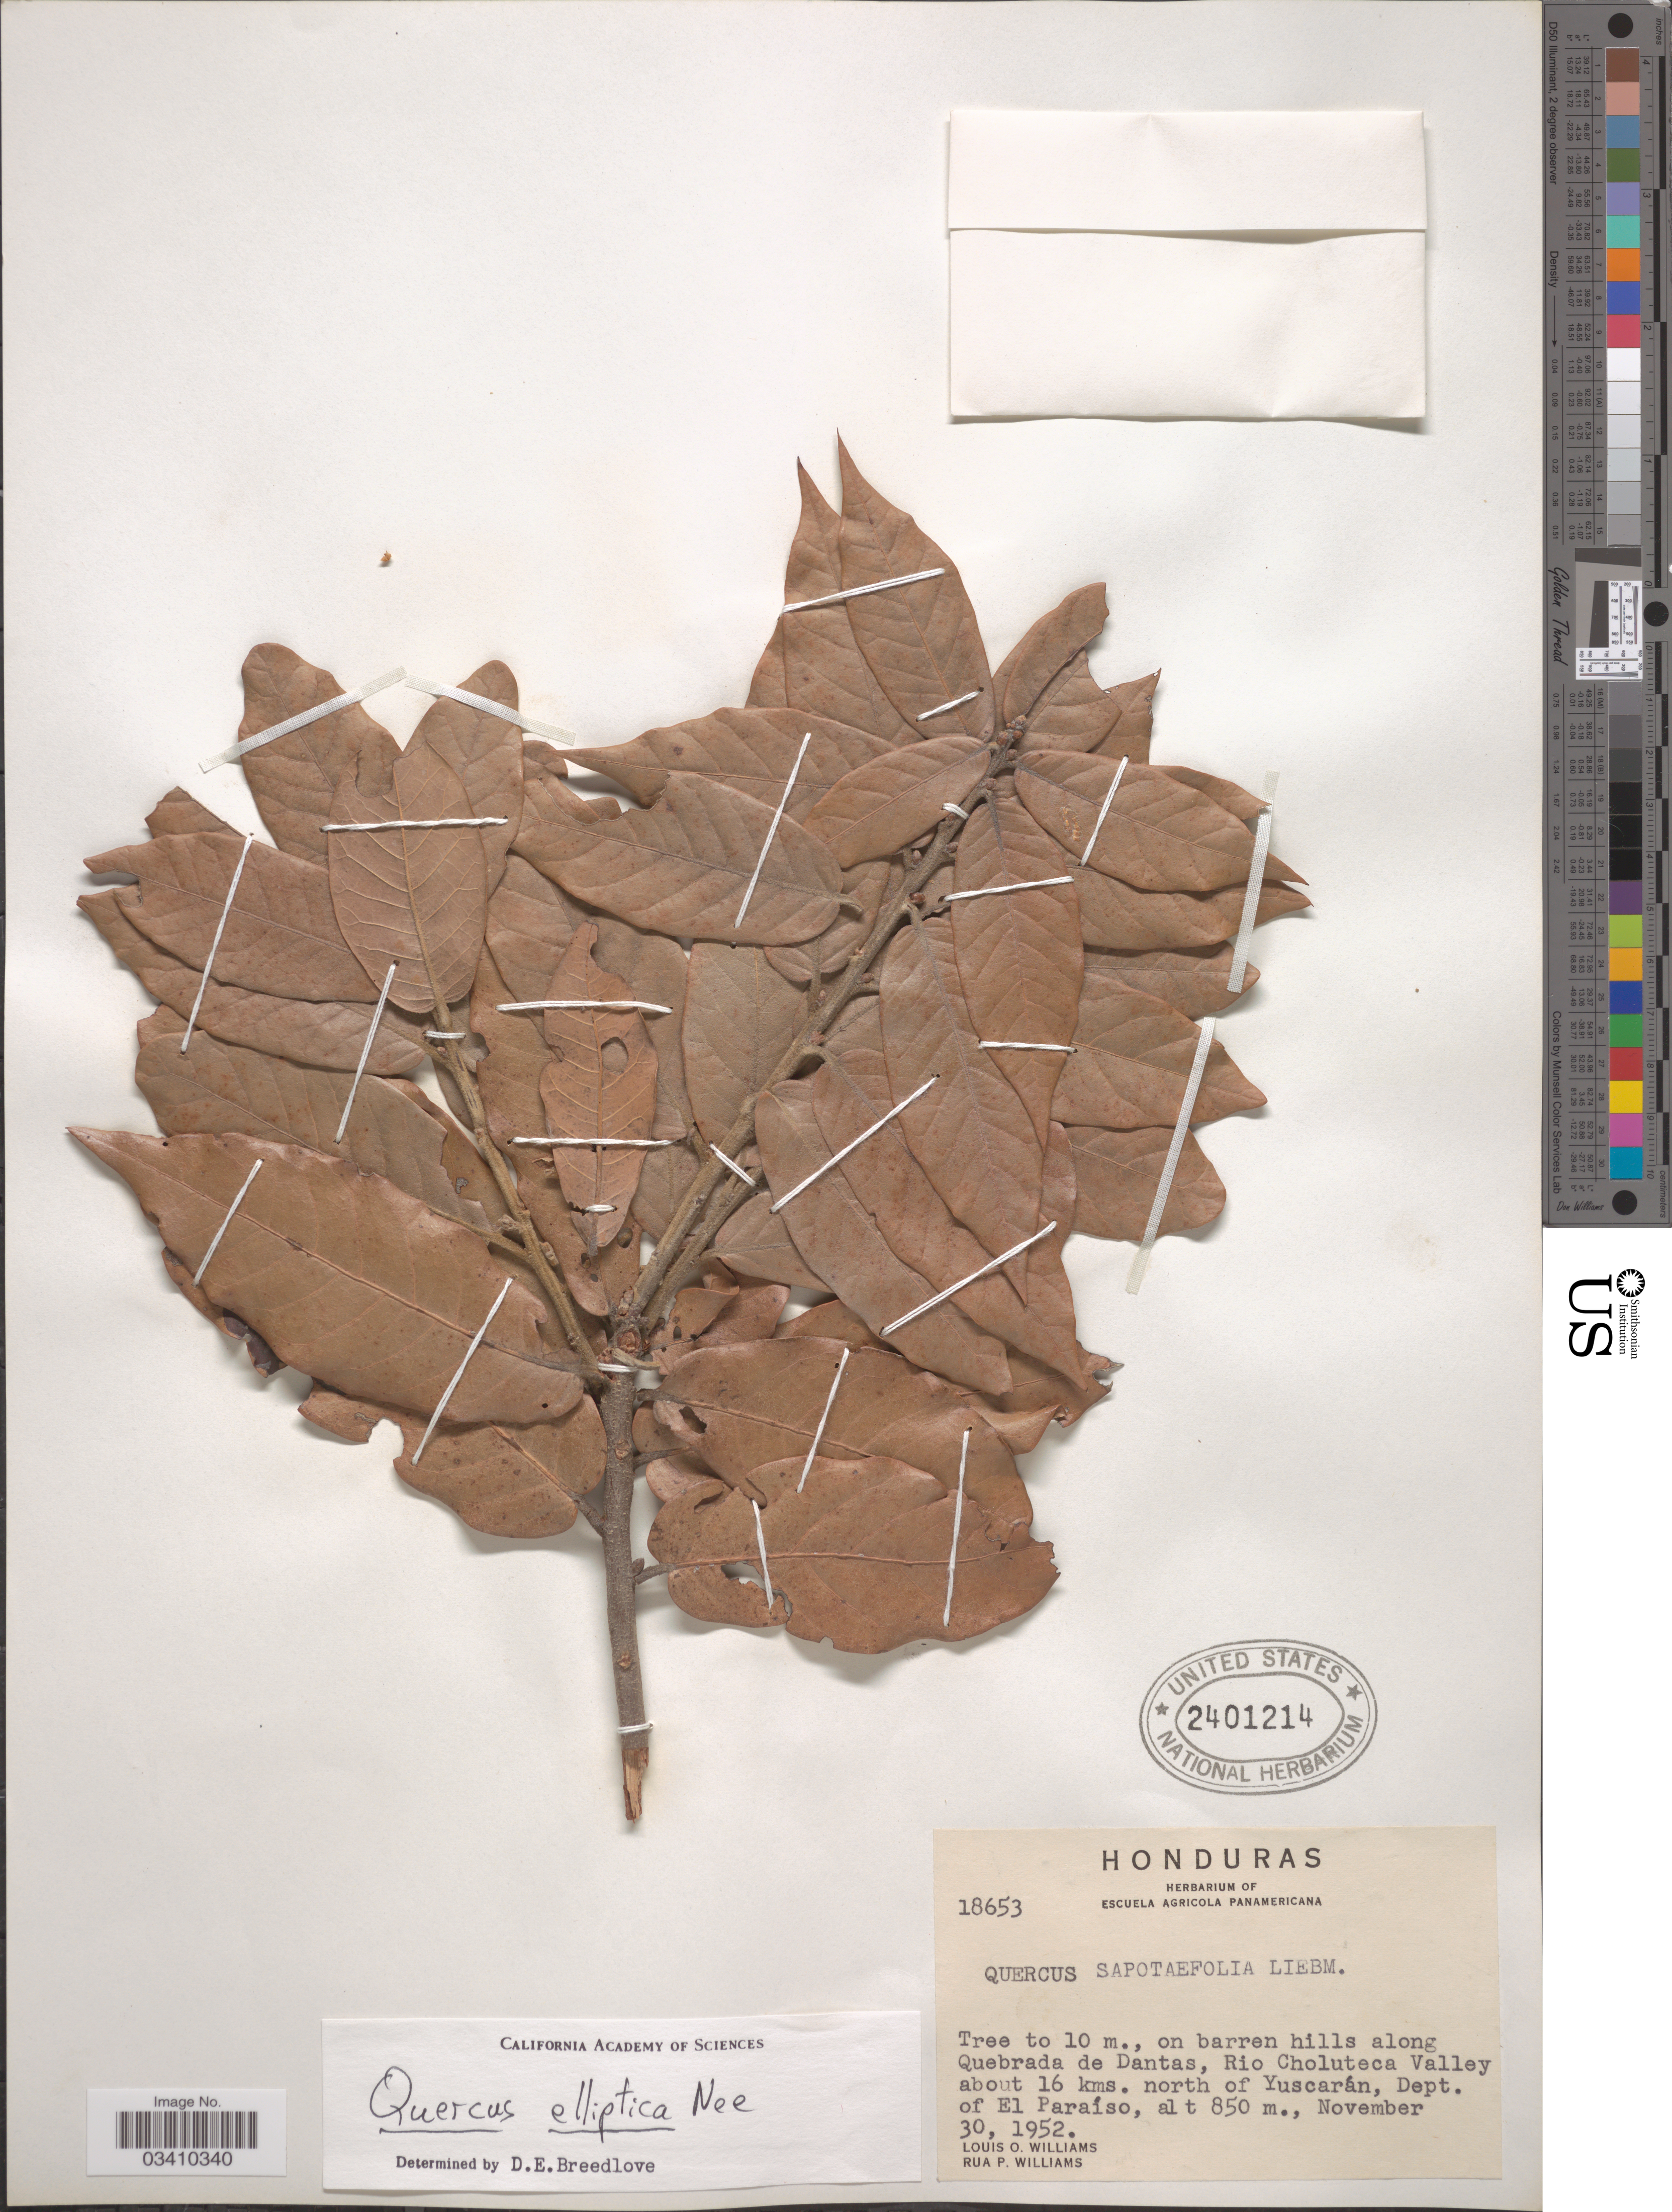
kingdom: Plantae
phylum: Tracheophyta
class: Magnoliopsida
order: Fagales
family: Fagaceae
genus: Quercus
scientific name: Quercus elliptica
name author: Née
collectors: L. O. Williams & R. P. Williams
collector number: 18653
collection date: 1952-11-30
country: Honduras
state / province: El Paraíso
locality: On barren hills along Quebrada de Dantas, Rio Choluteca Valley about 16 kms. north of Yuscarán, Dept. of El Paraíso.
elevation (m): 850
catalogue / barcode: US 2401214